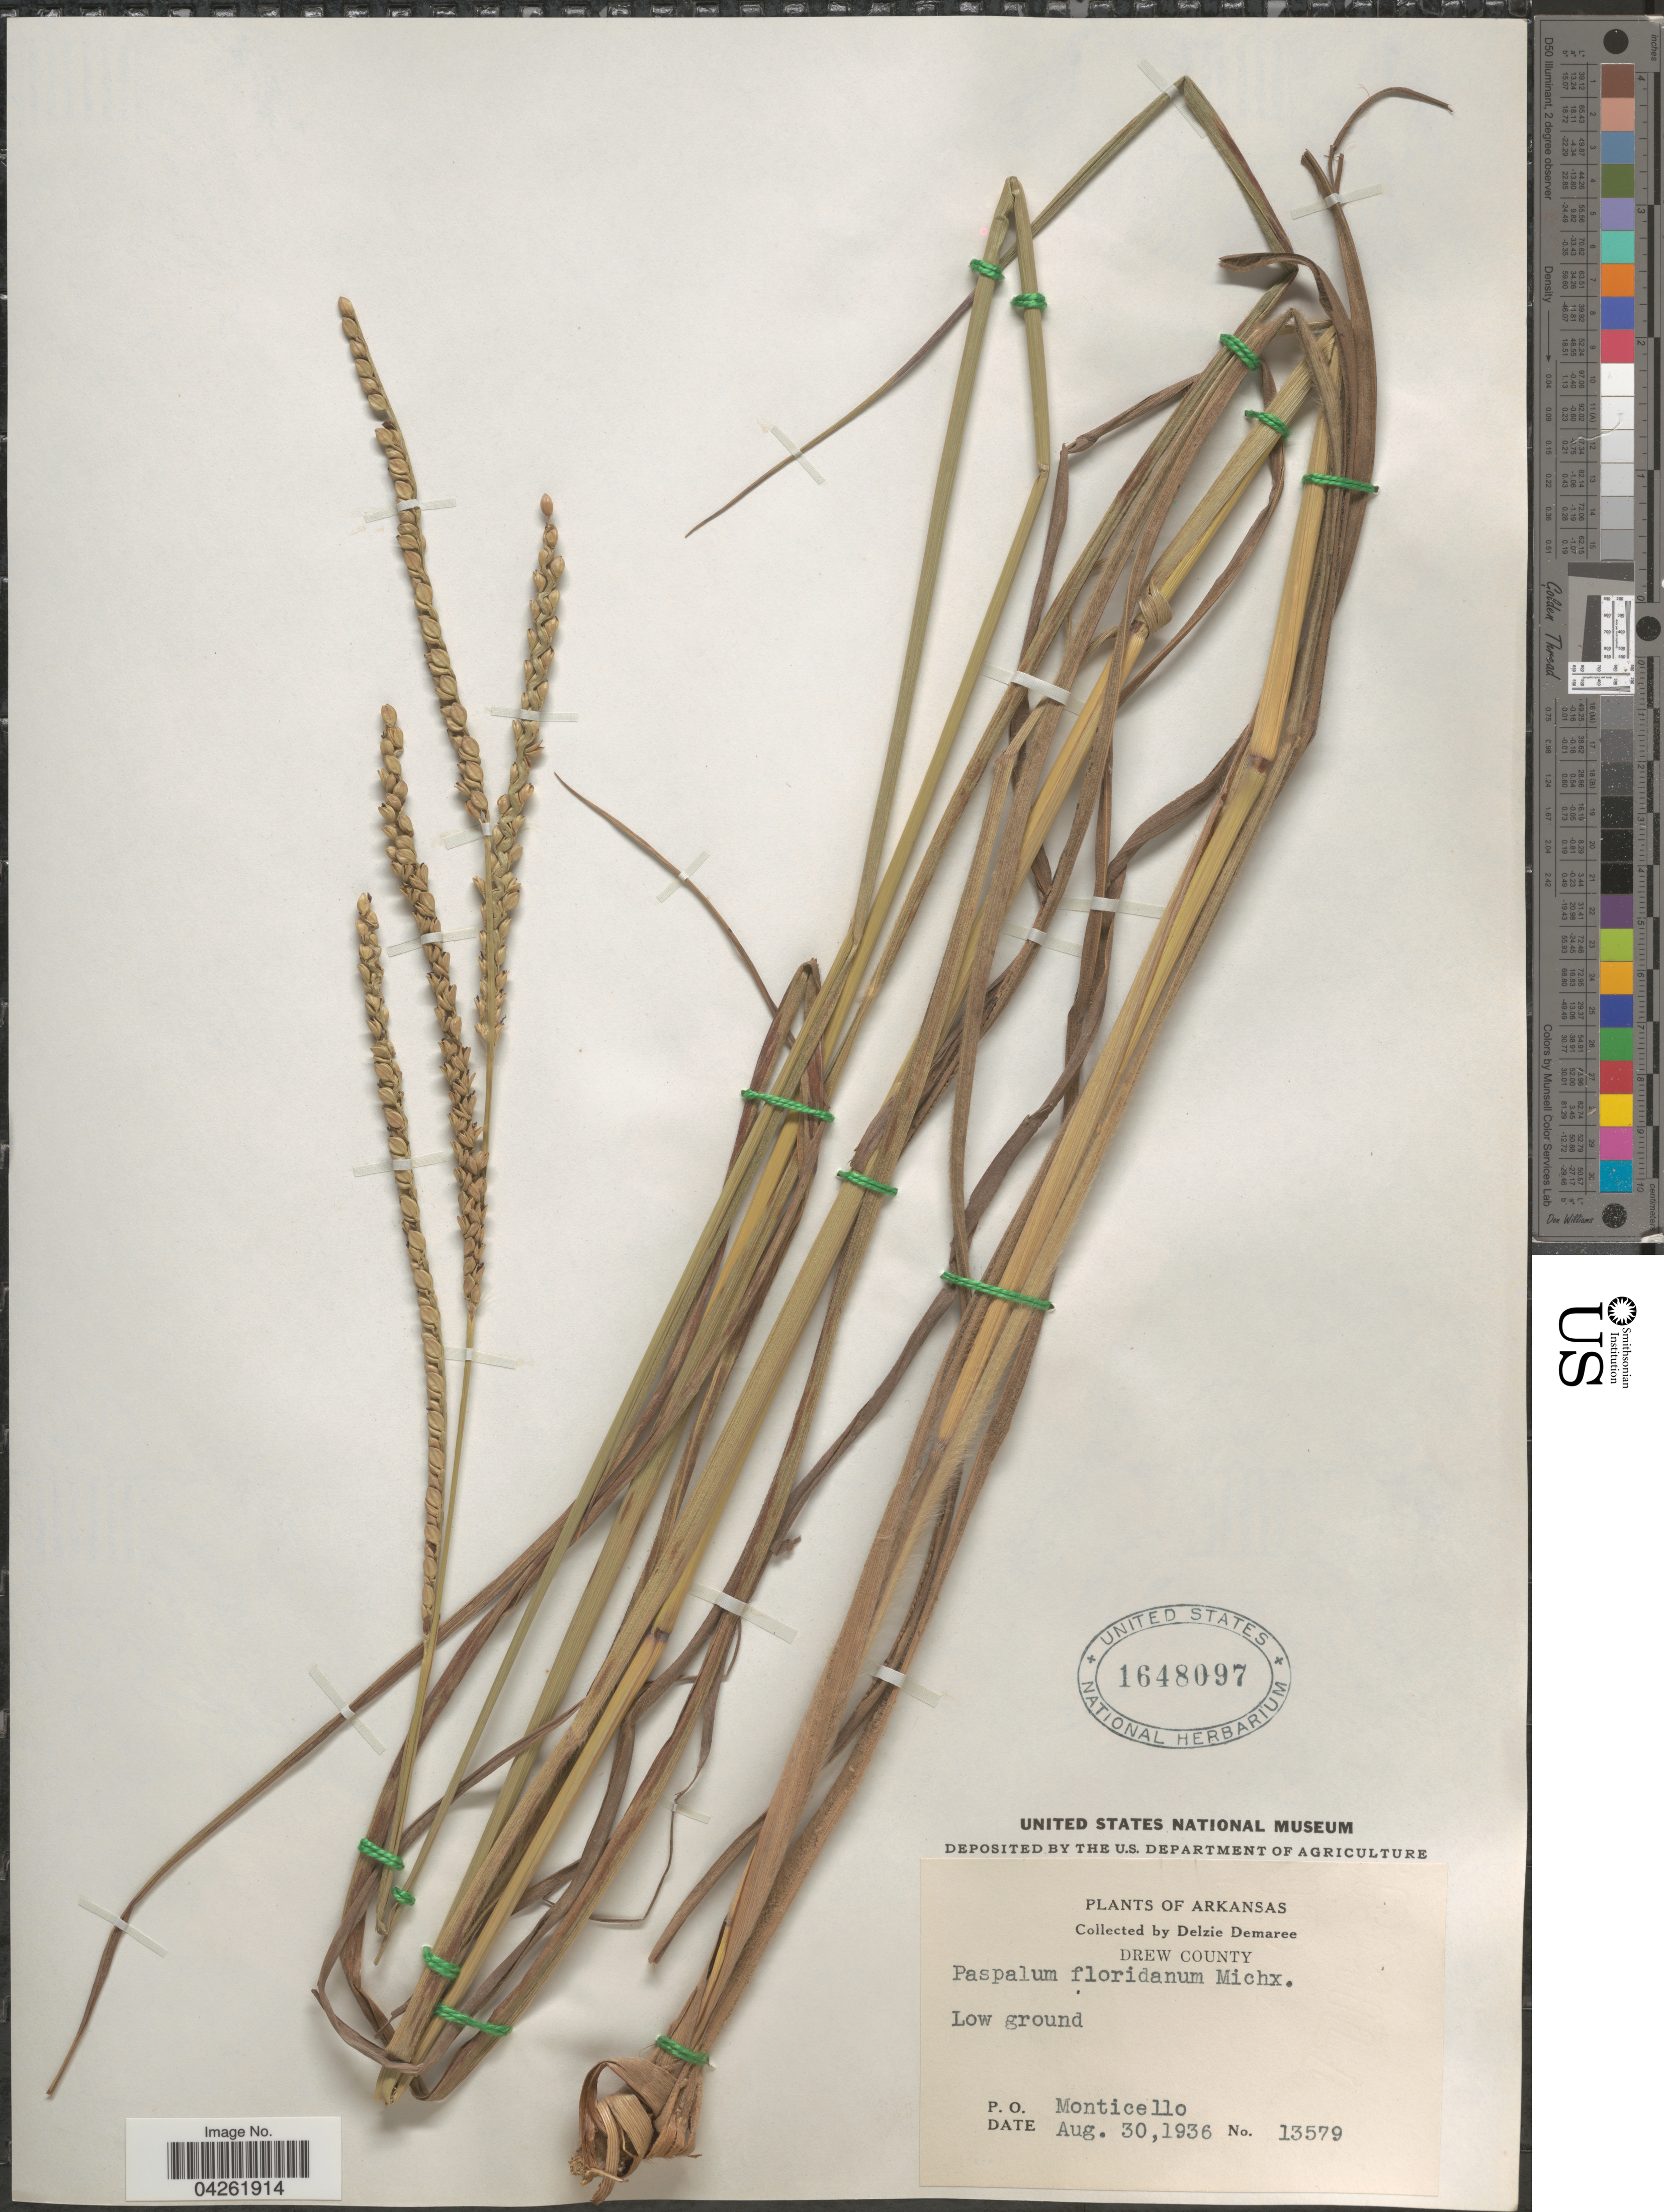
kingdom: Plantae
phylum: Tracheophyta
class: Liliopsida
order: Poales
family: Poaceae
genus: Paspalum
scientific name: Paspalum floridanum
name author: Michx.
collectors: D. Demaree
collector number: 13579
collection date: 1936-08-30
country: United States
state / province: Arkansas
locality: Low ground. Drew County. P.O. Monticello.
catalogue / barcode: US 1648097